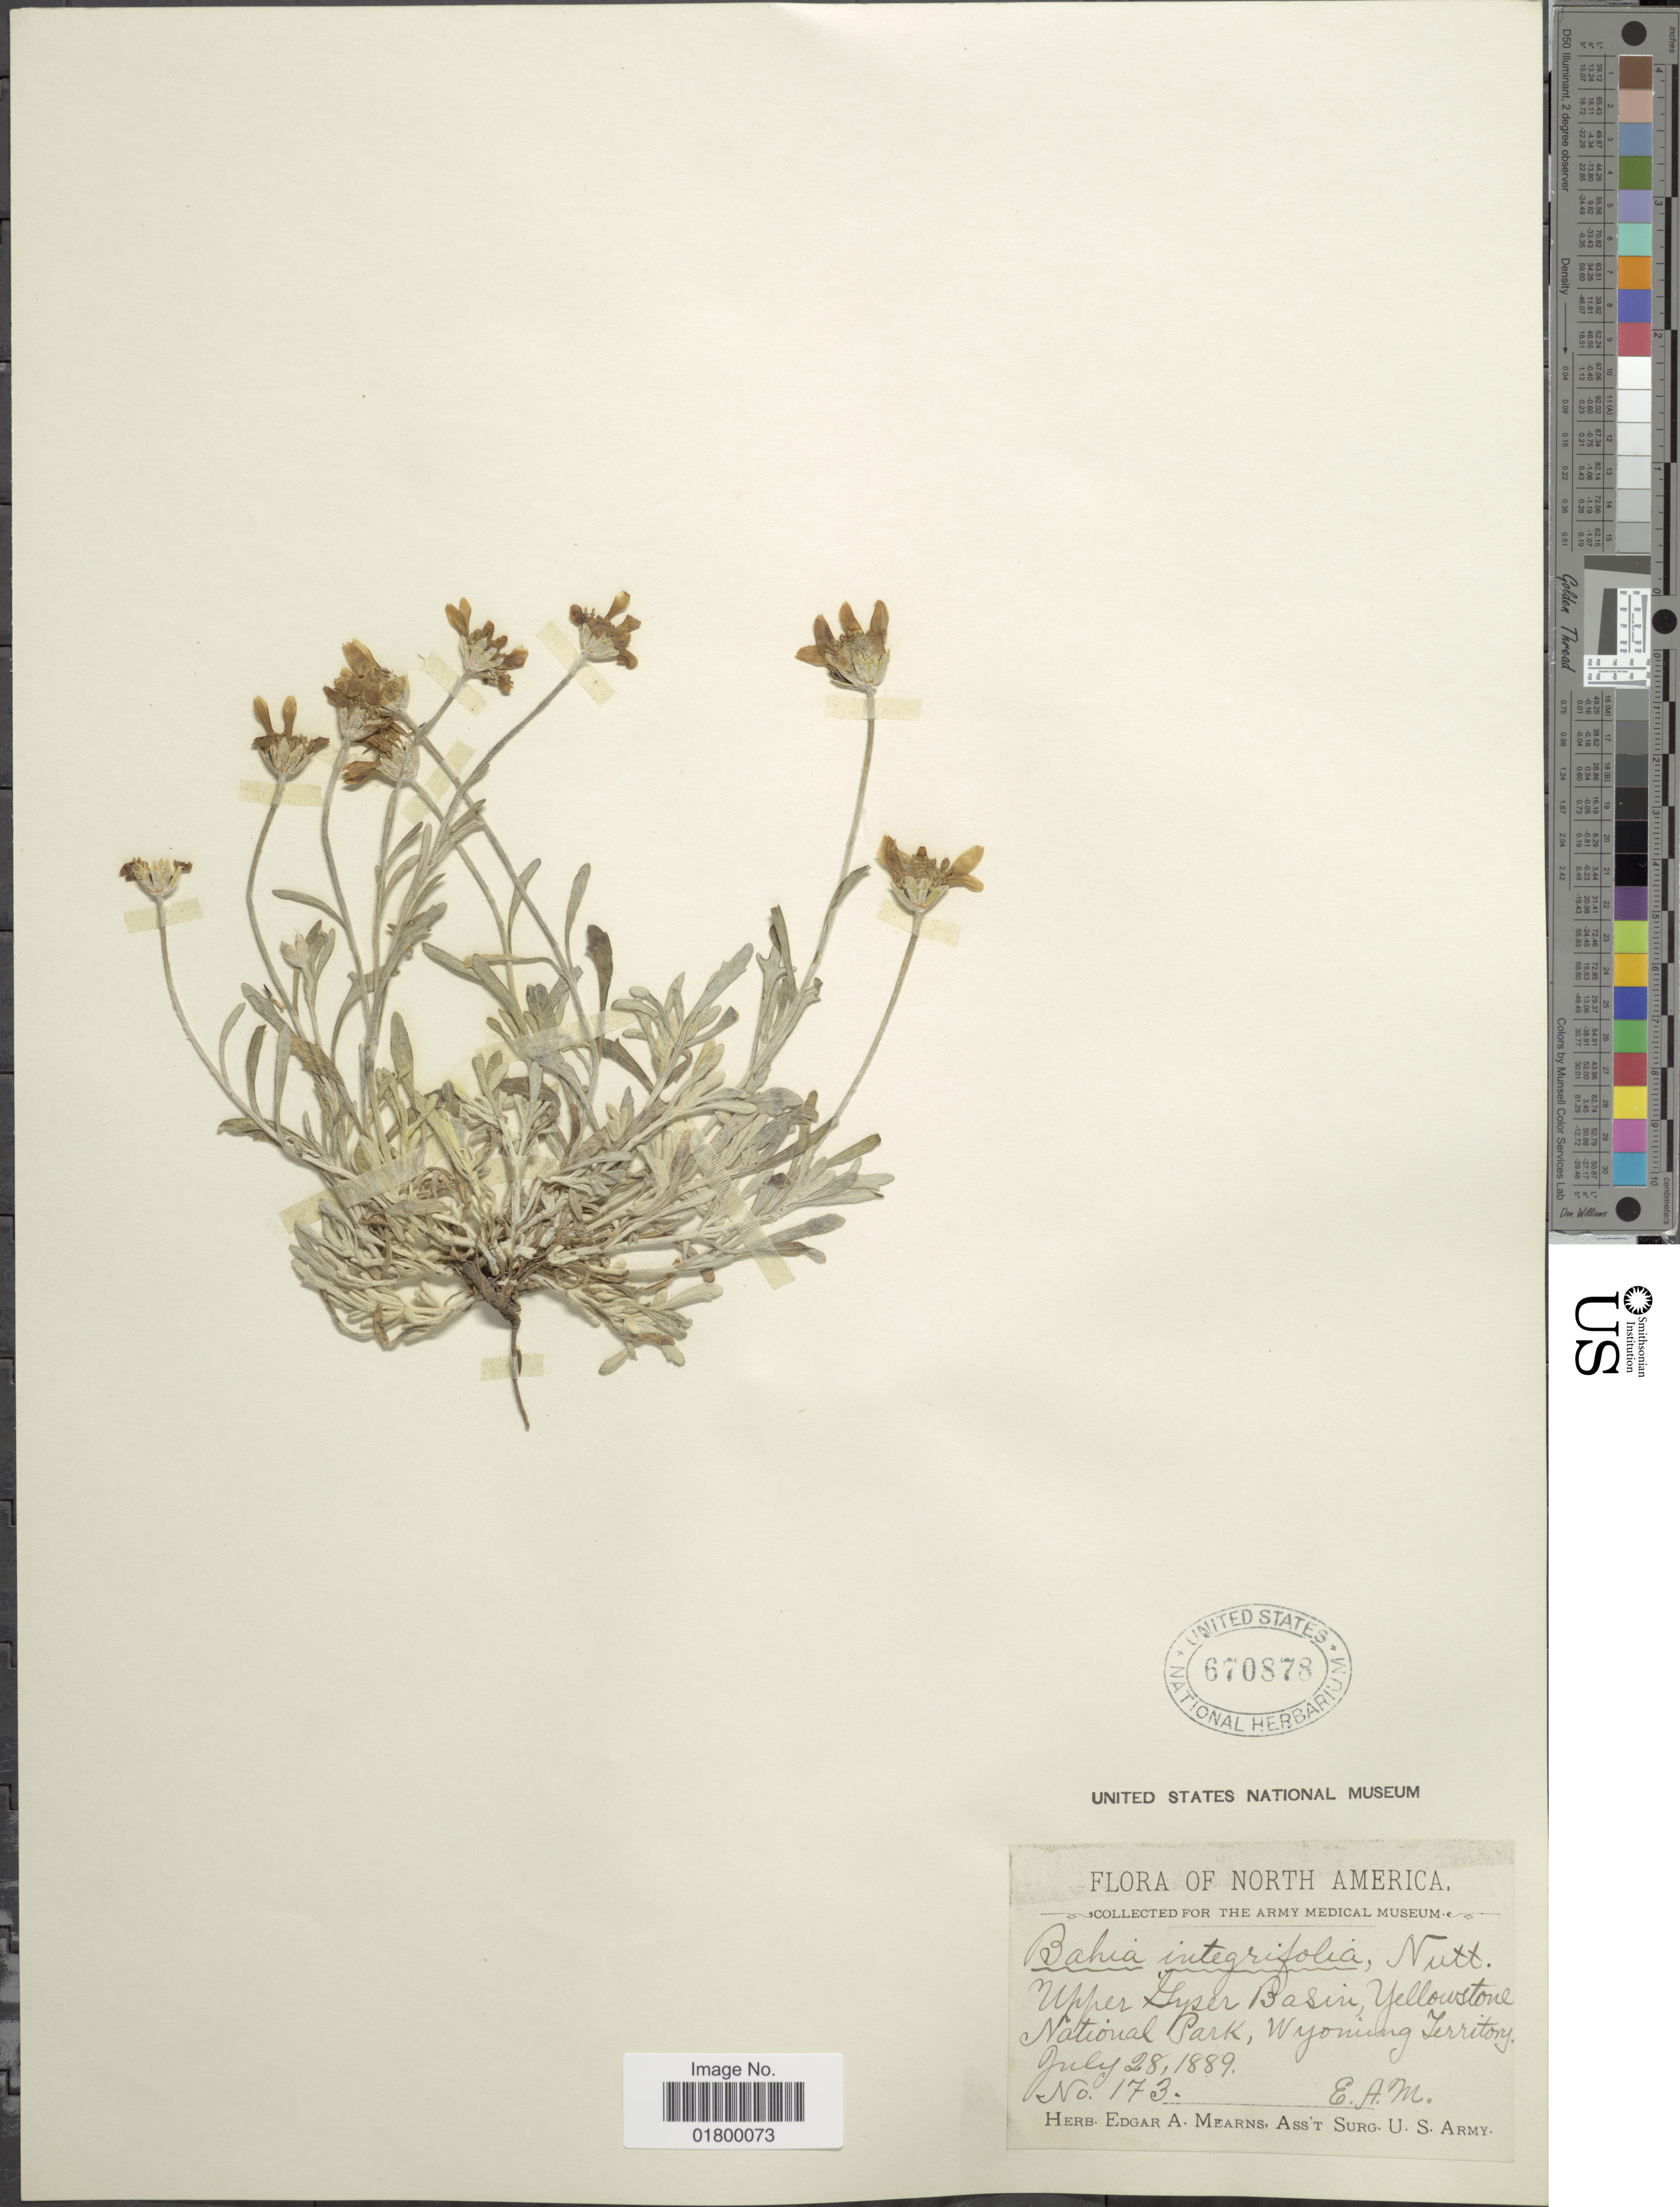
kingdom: Plantae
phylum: Tracheophyta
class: Magnoliopsida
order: Asterales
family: Asteraceae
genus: Eriophyllum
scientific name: Eriophyllum integrifolium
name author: (Hook.) Greene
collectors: E. A. Mearns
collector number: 173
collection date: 1889-07-28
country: United States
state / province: Wyoming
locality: Upper Gyser Basin, Yellowstone National Park, Wyoming Territory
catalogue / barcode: US 670878